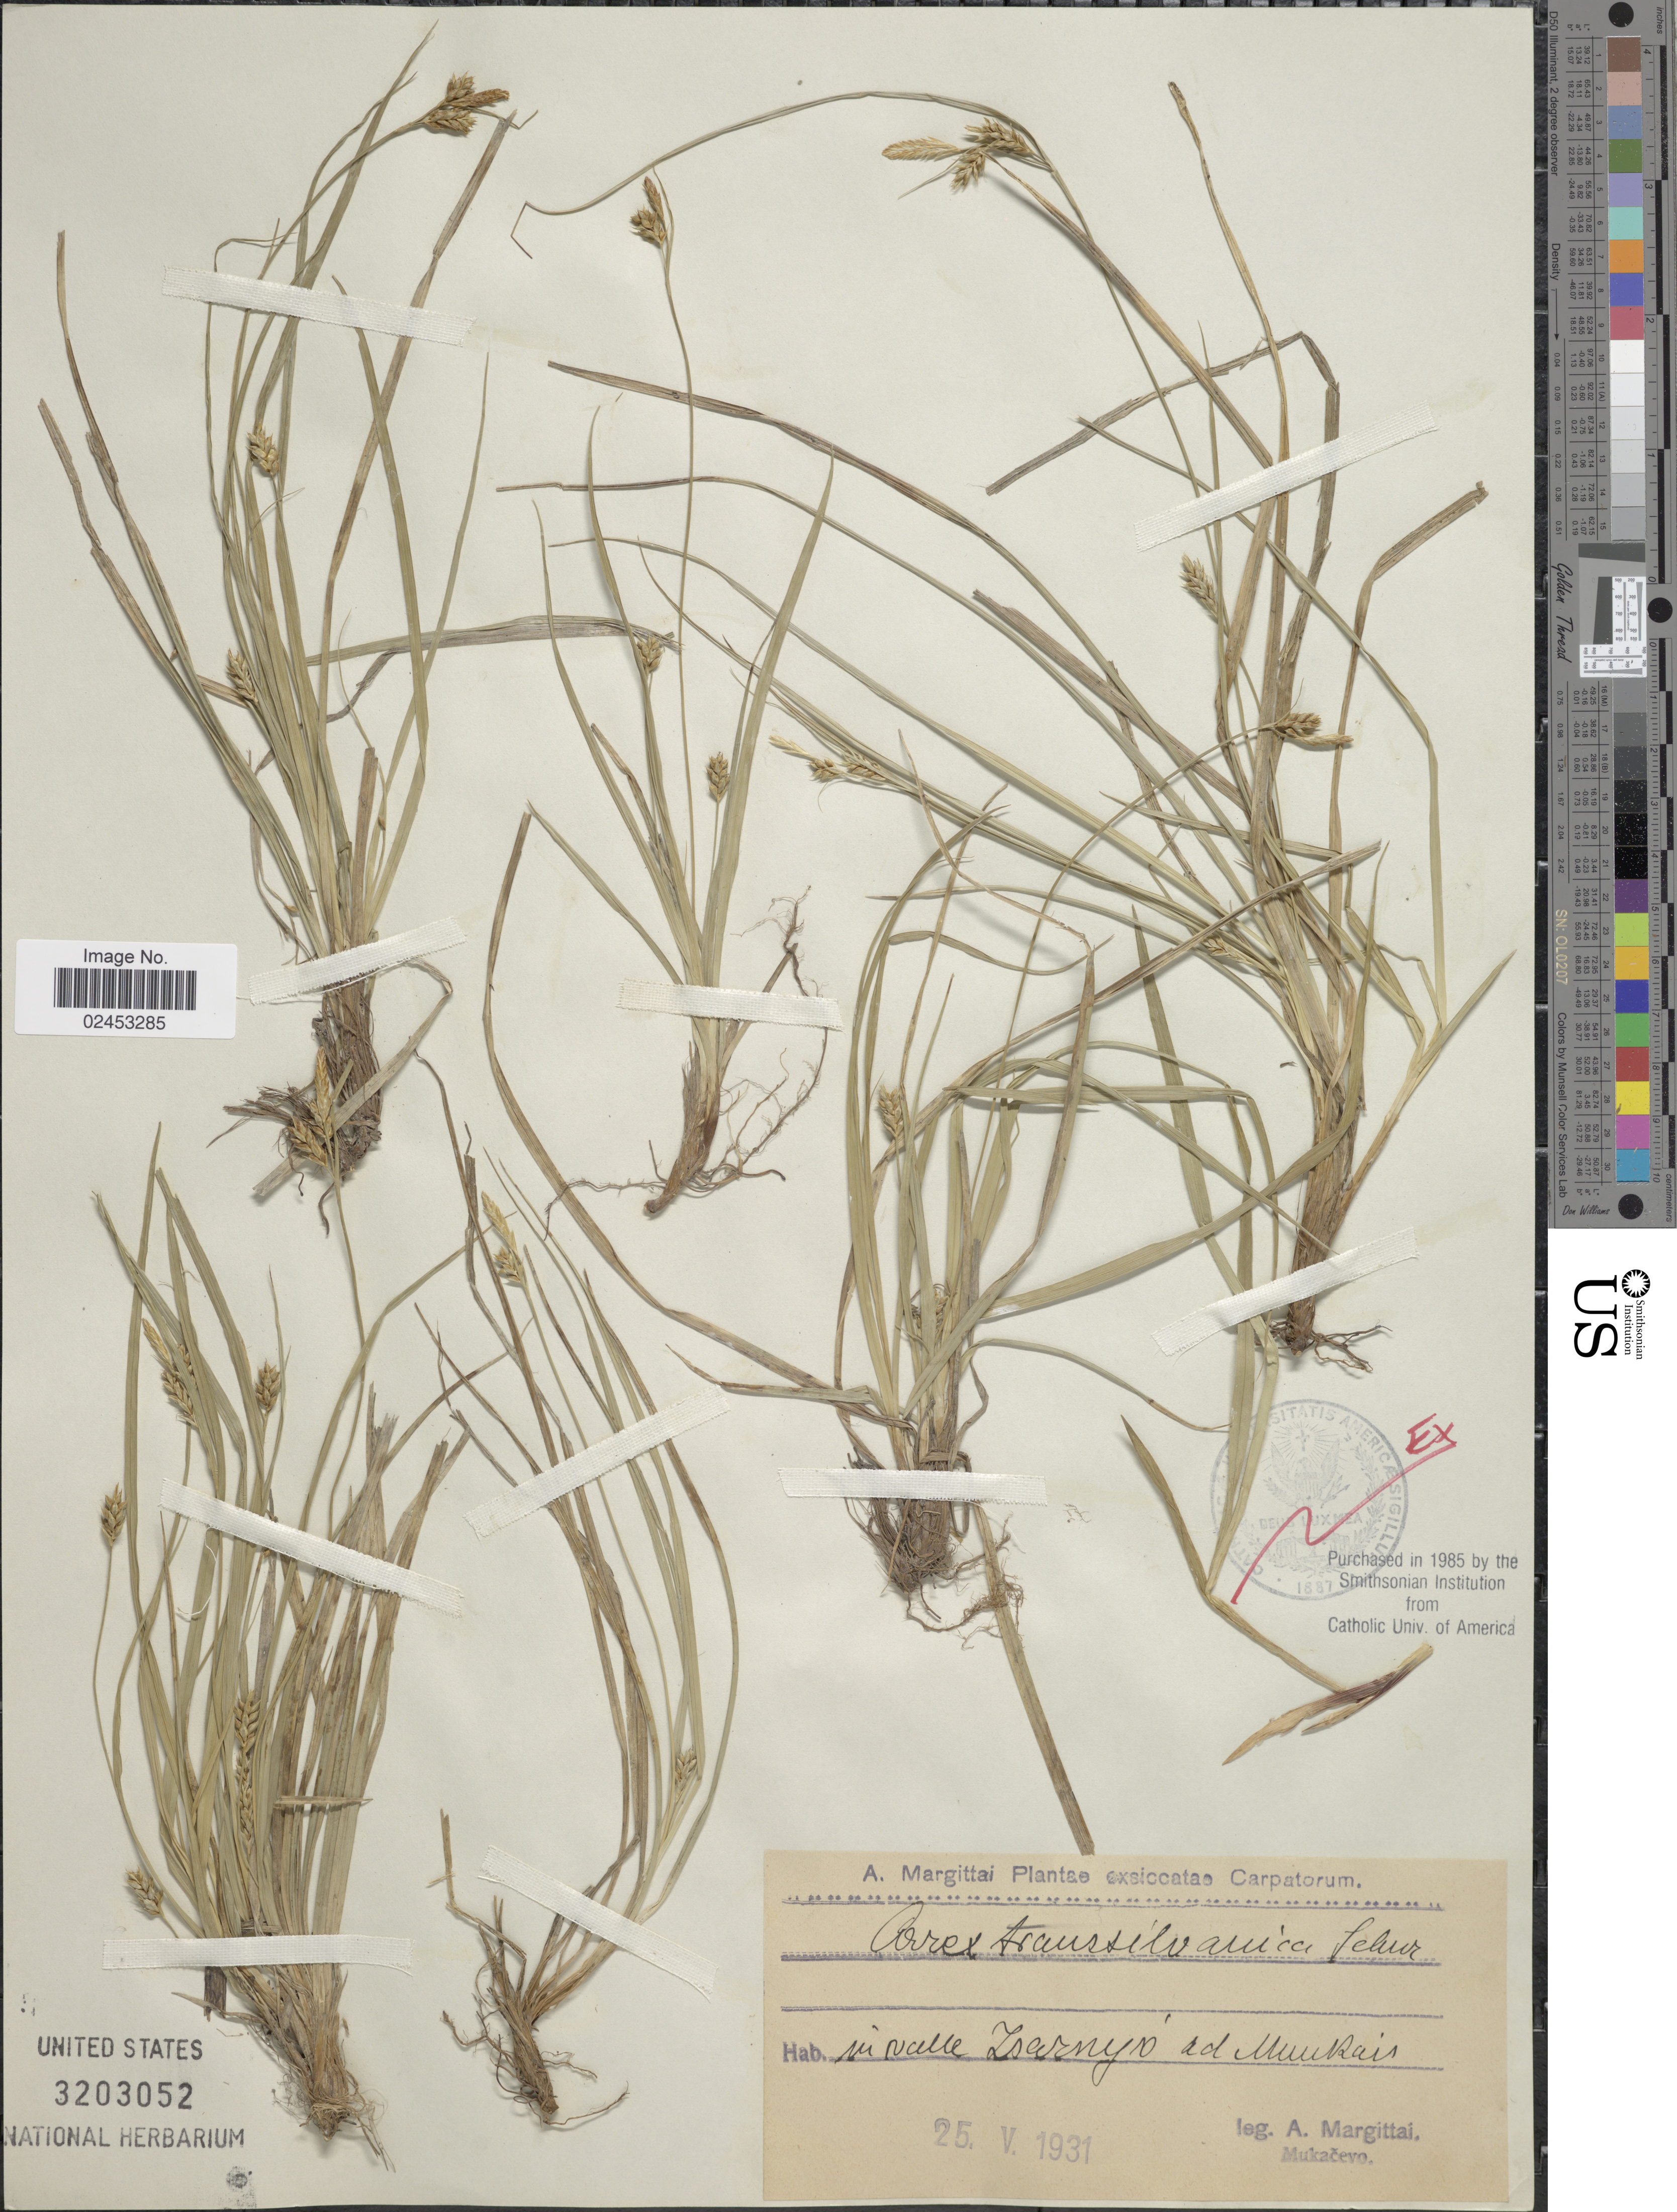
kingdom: Plantae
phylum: Tracheophyta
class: Liliopsida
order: Poales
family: Cyperaceae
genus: Carex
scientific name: Carex transsilvanica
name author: Schur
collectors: A. Margittai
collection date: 1931-05-25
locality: In valle Zsarnyo ad munkais. [interpreted]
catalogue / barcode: US 3203052